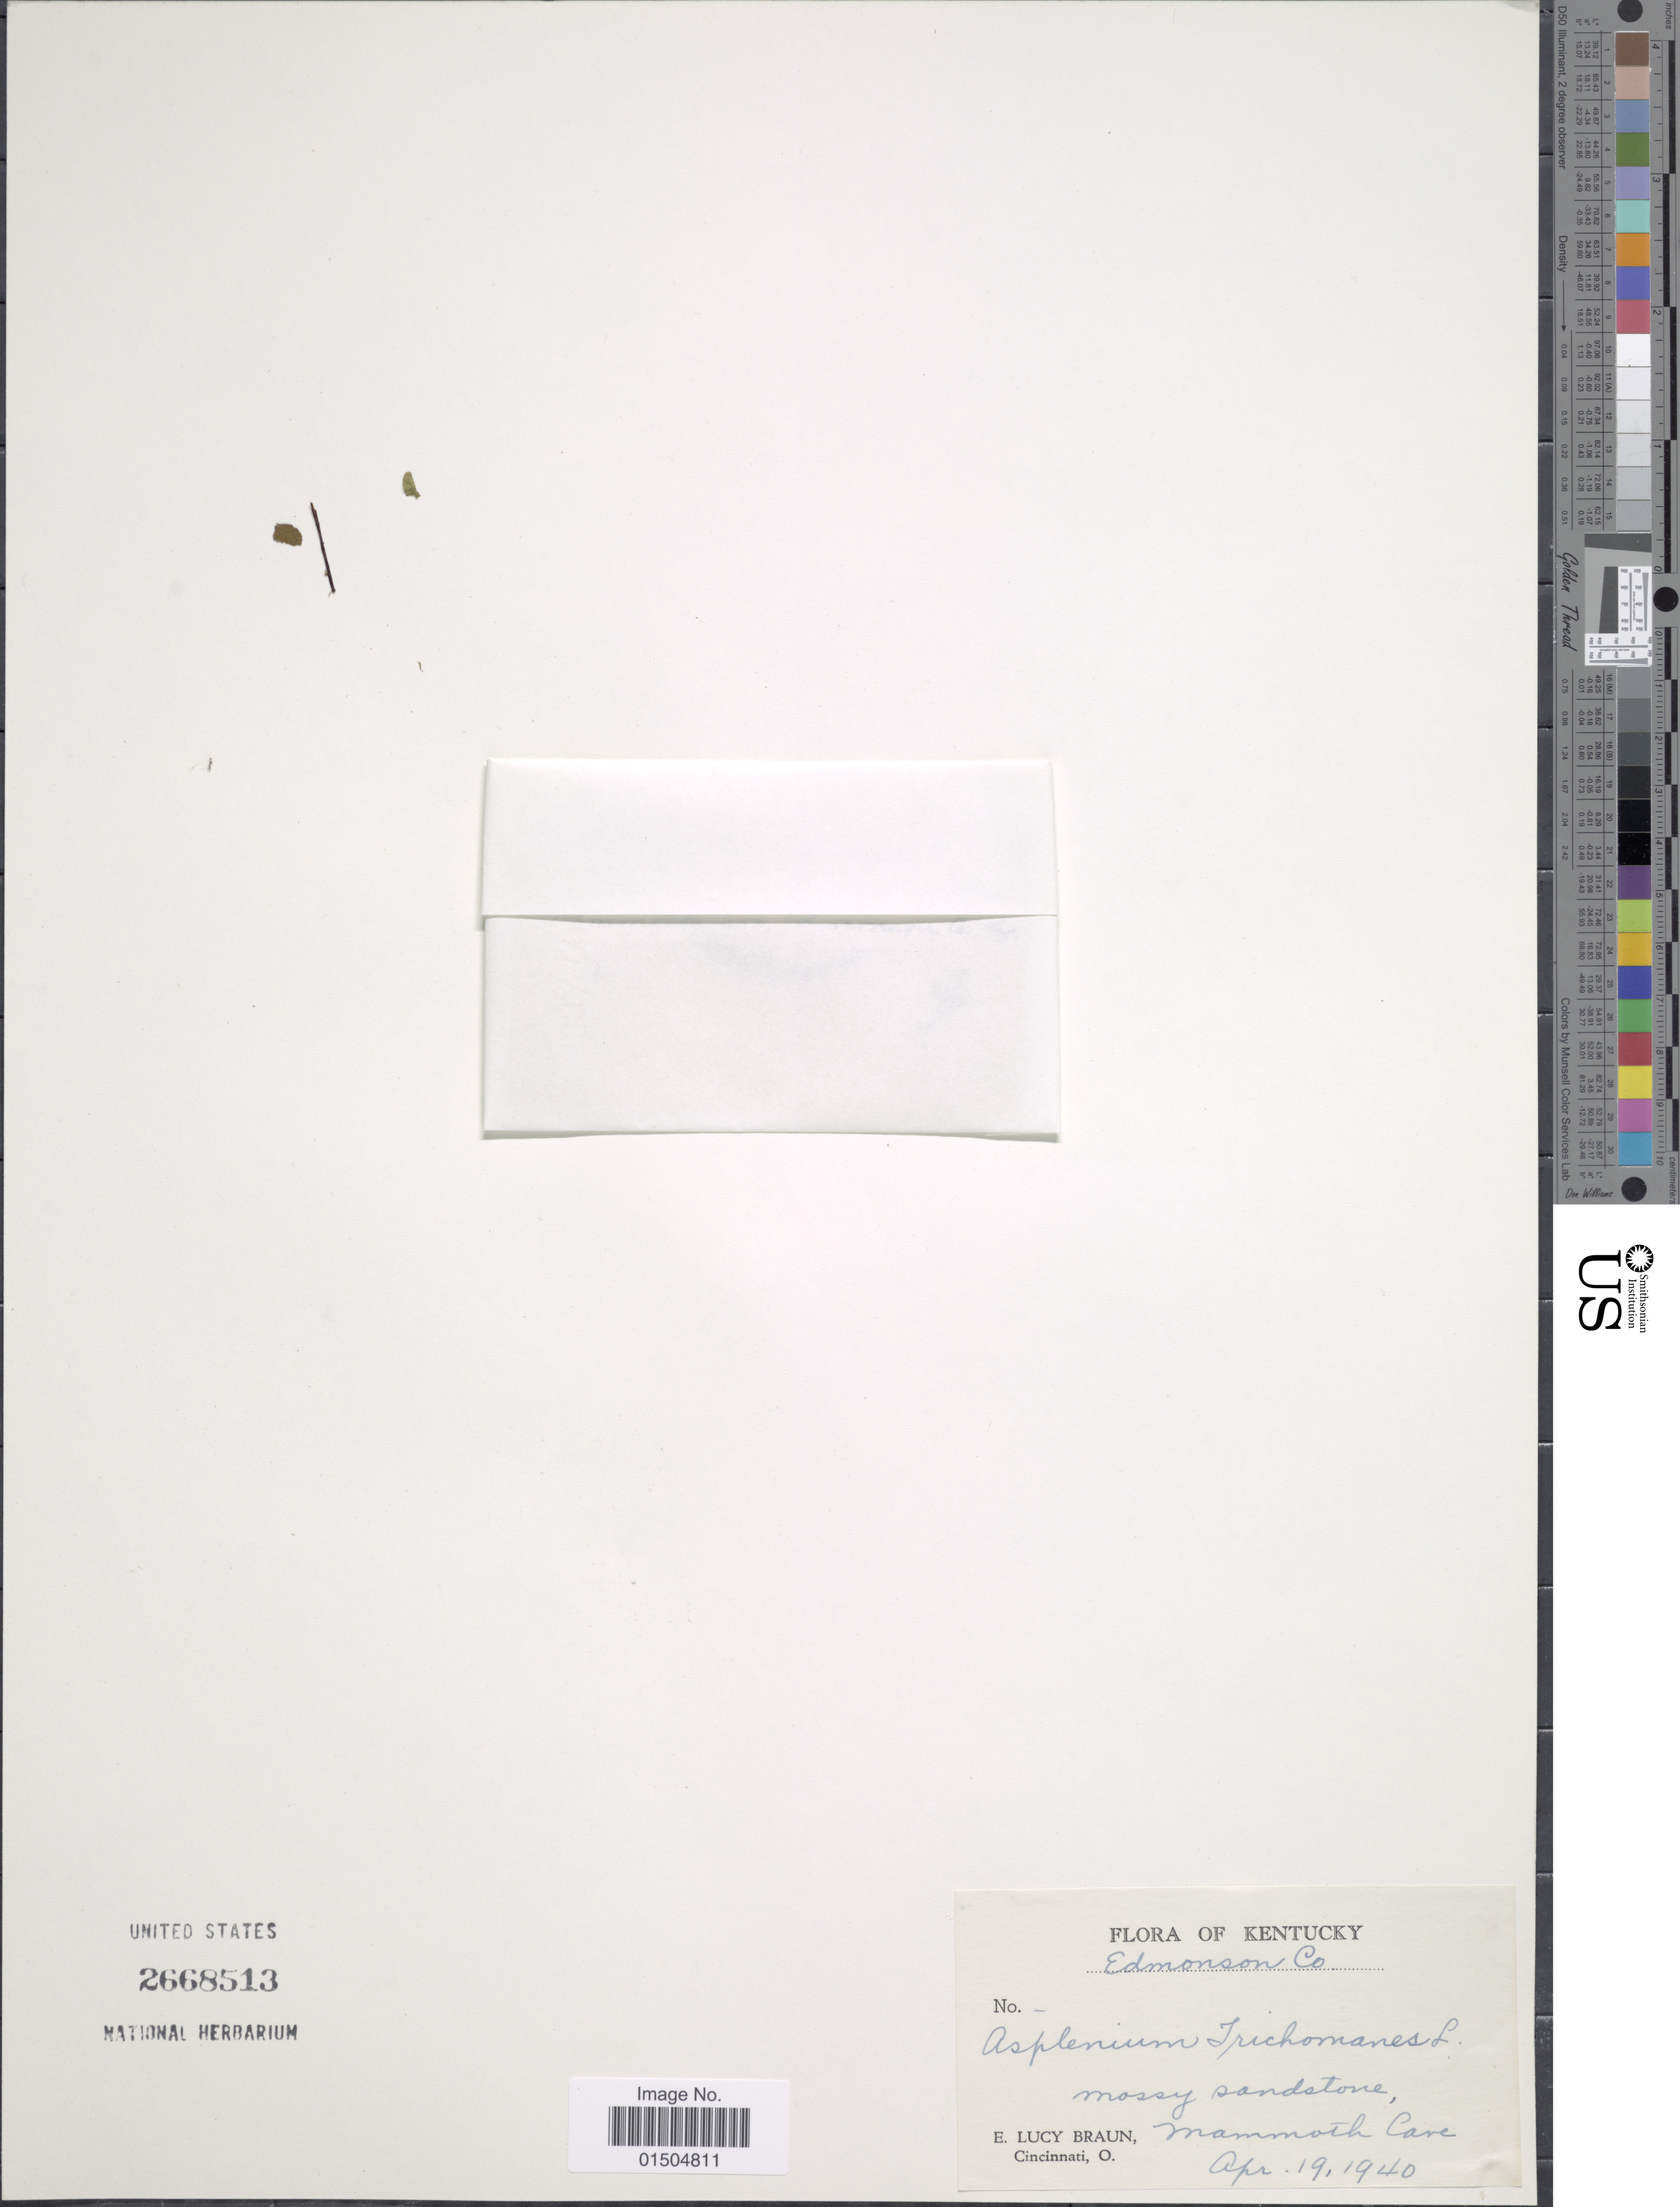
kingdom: Plantae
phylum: Tracheophyta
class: Polypodiopsida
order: Polypodiales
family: Aspleniaceae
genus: Asplenium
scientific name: Asplenium trichomanes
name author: L.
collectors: E. L. Braun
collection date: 1940-04-19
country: United States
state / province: Kentucky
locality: Edmonson Co. Mammoth Cave.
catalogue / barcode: US 2668513